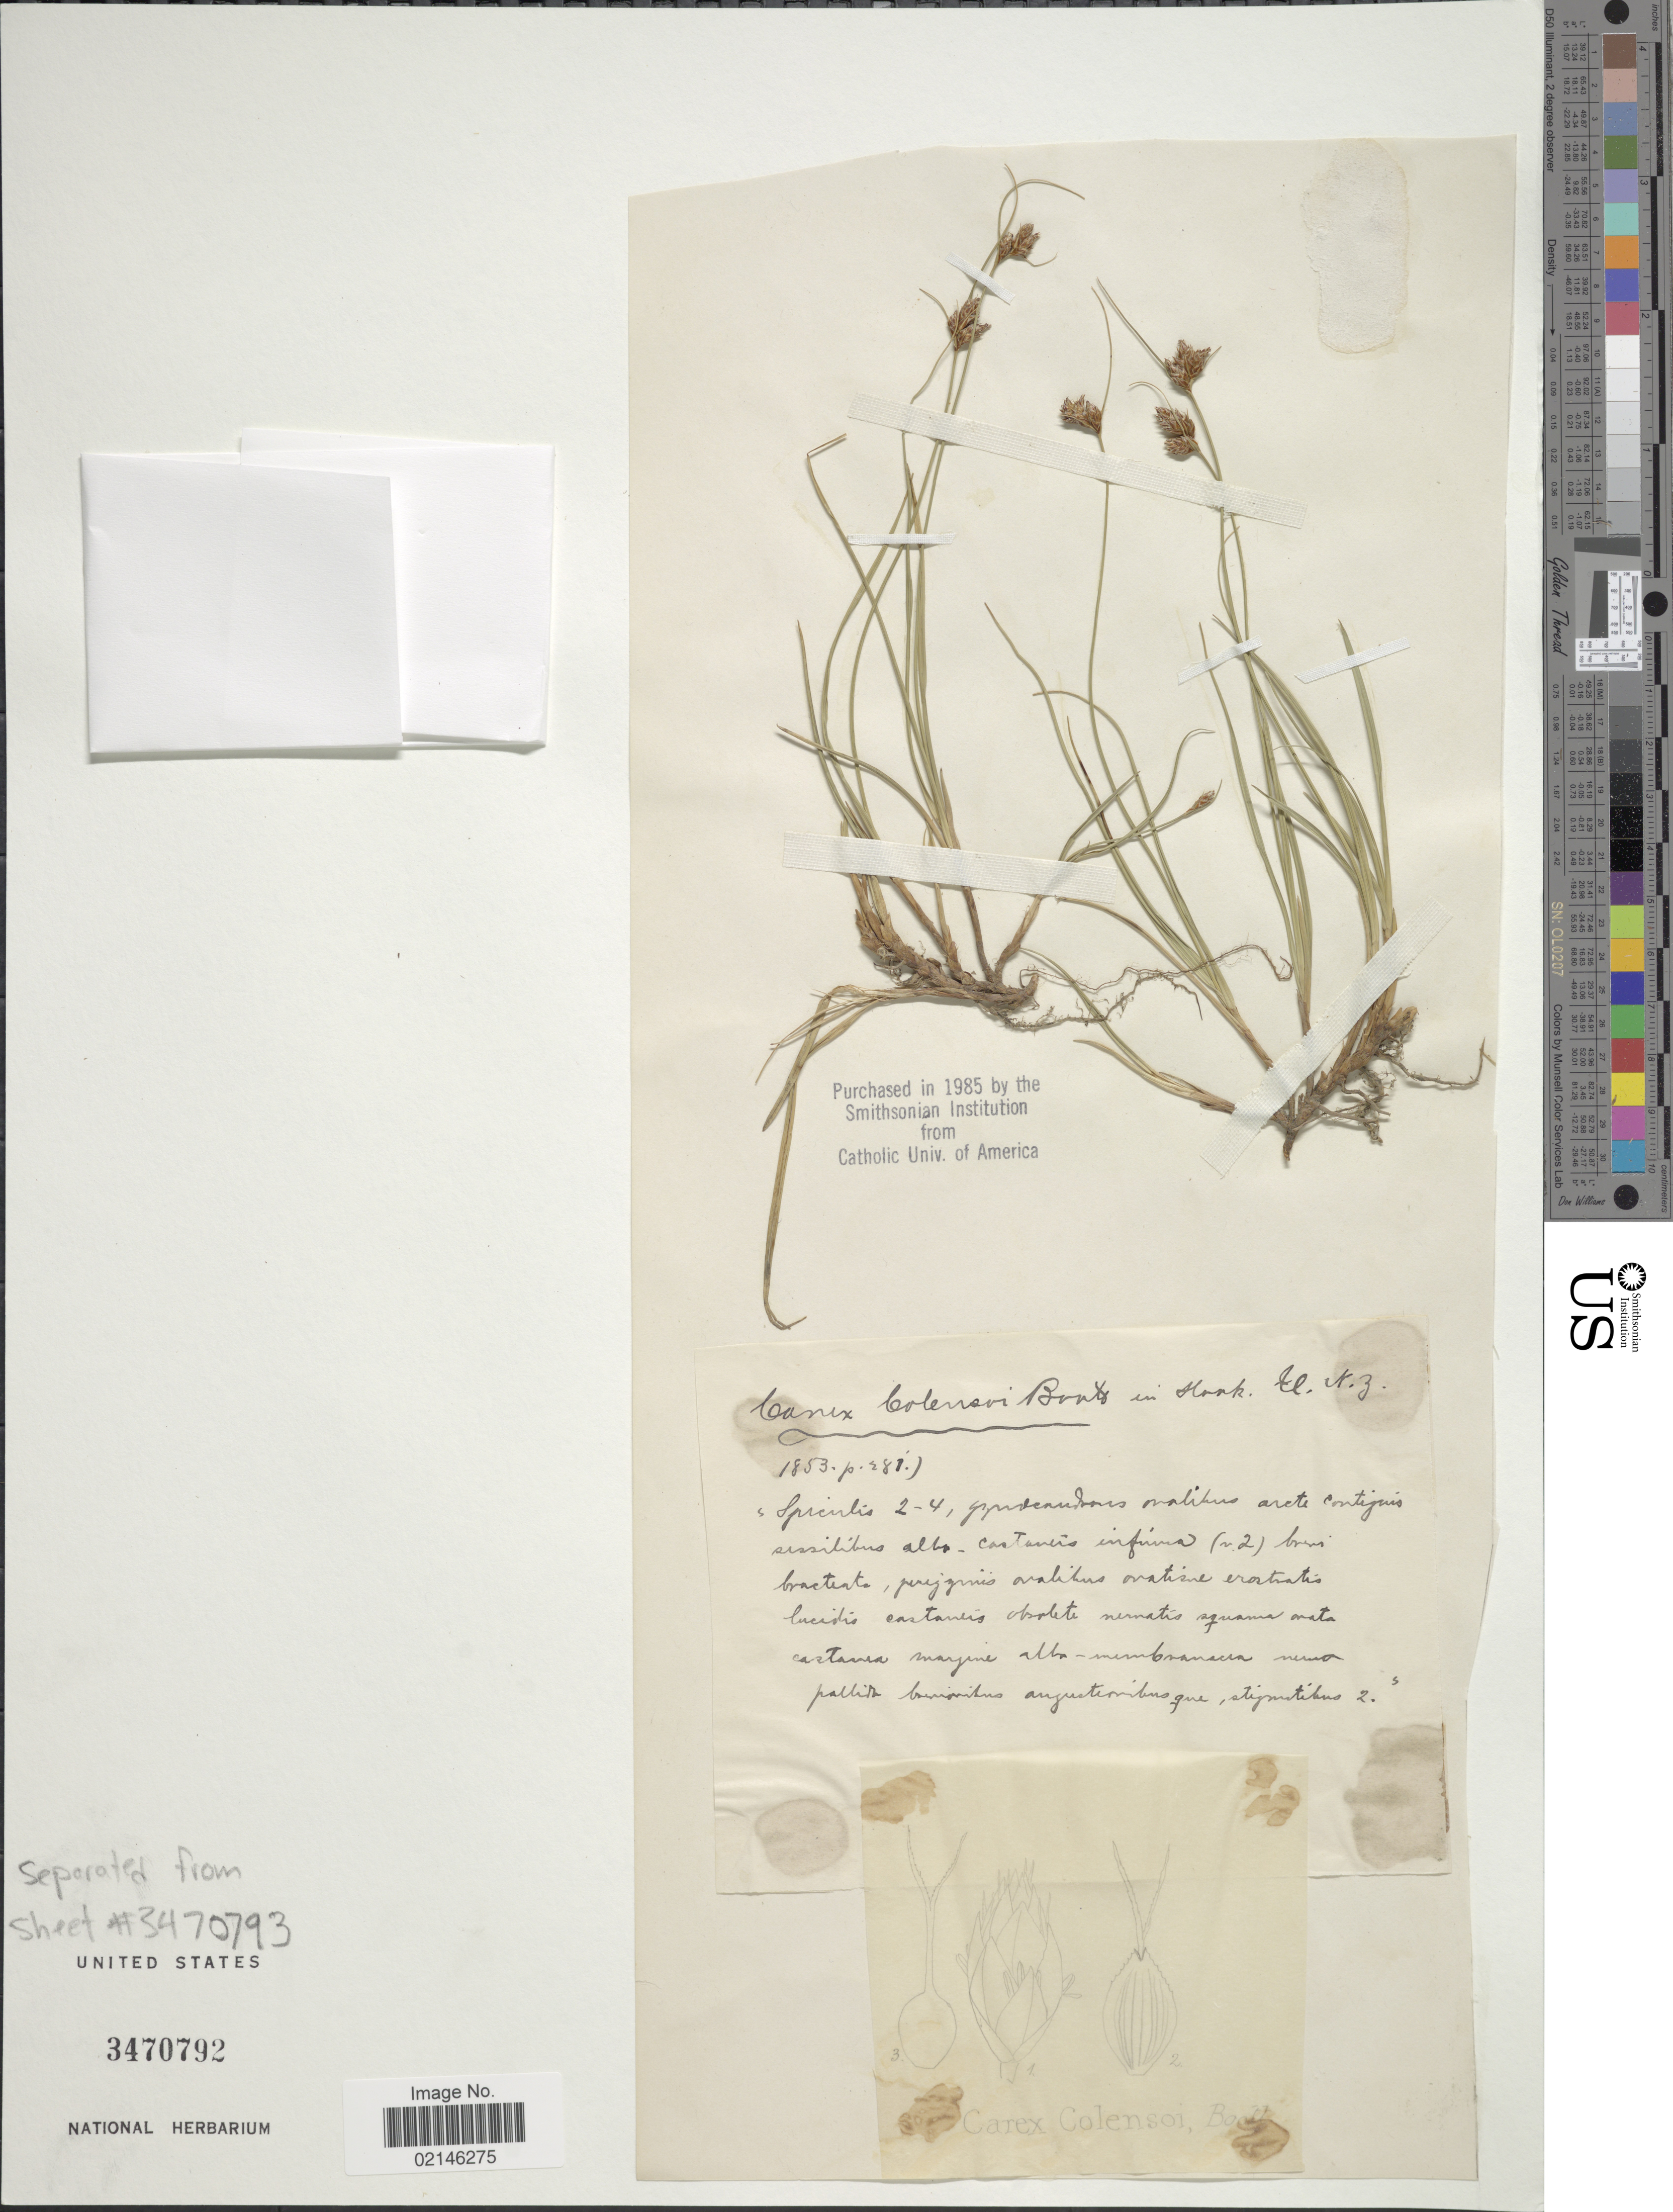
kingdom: Plantae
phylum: Tracheophyta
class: Liliopsida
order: Poales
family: Cyperaceae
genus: Carex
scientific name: Carex colensoi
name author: Boott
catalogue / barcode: US 3470792